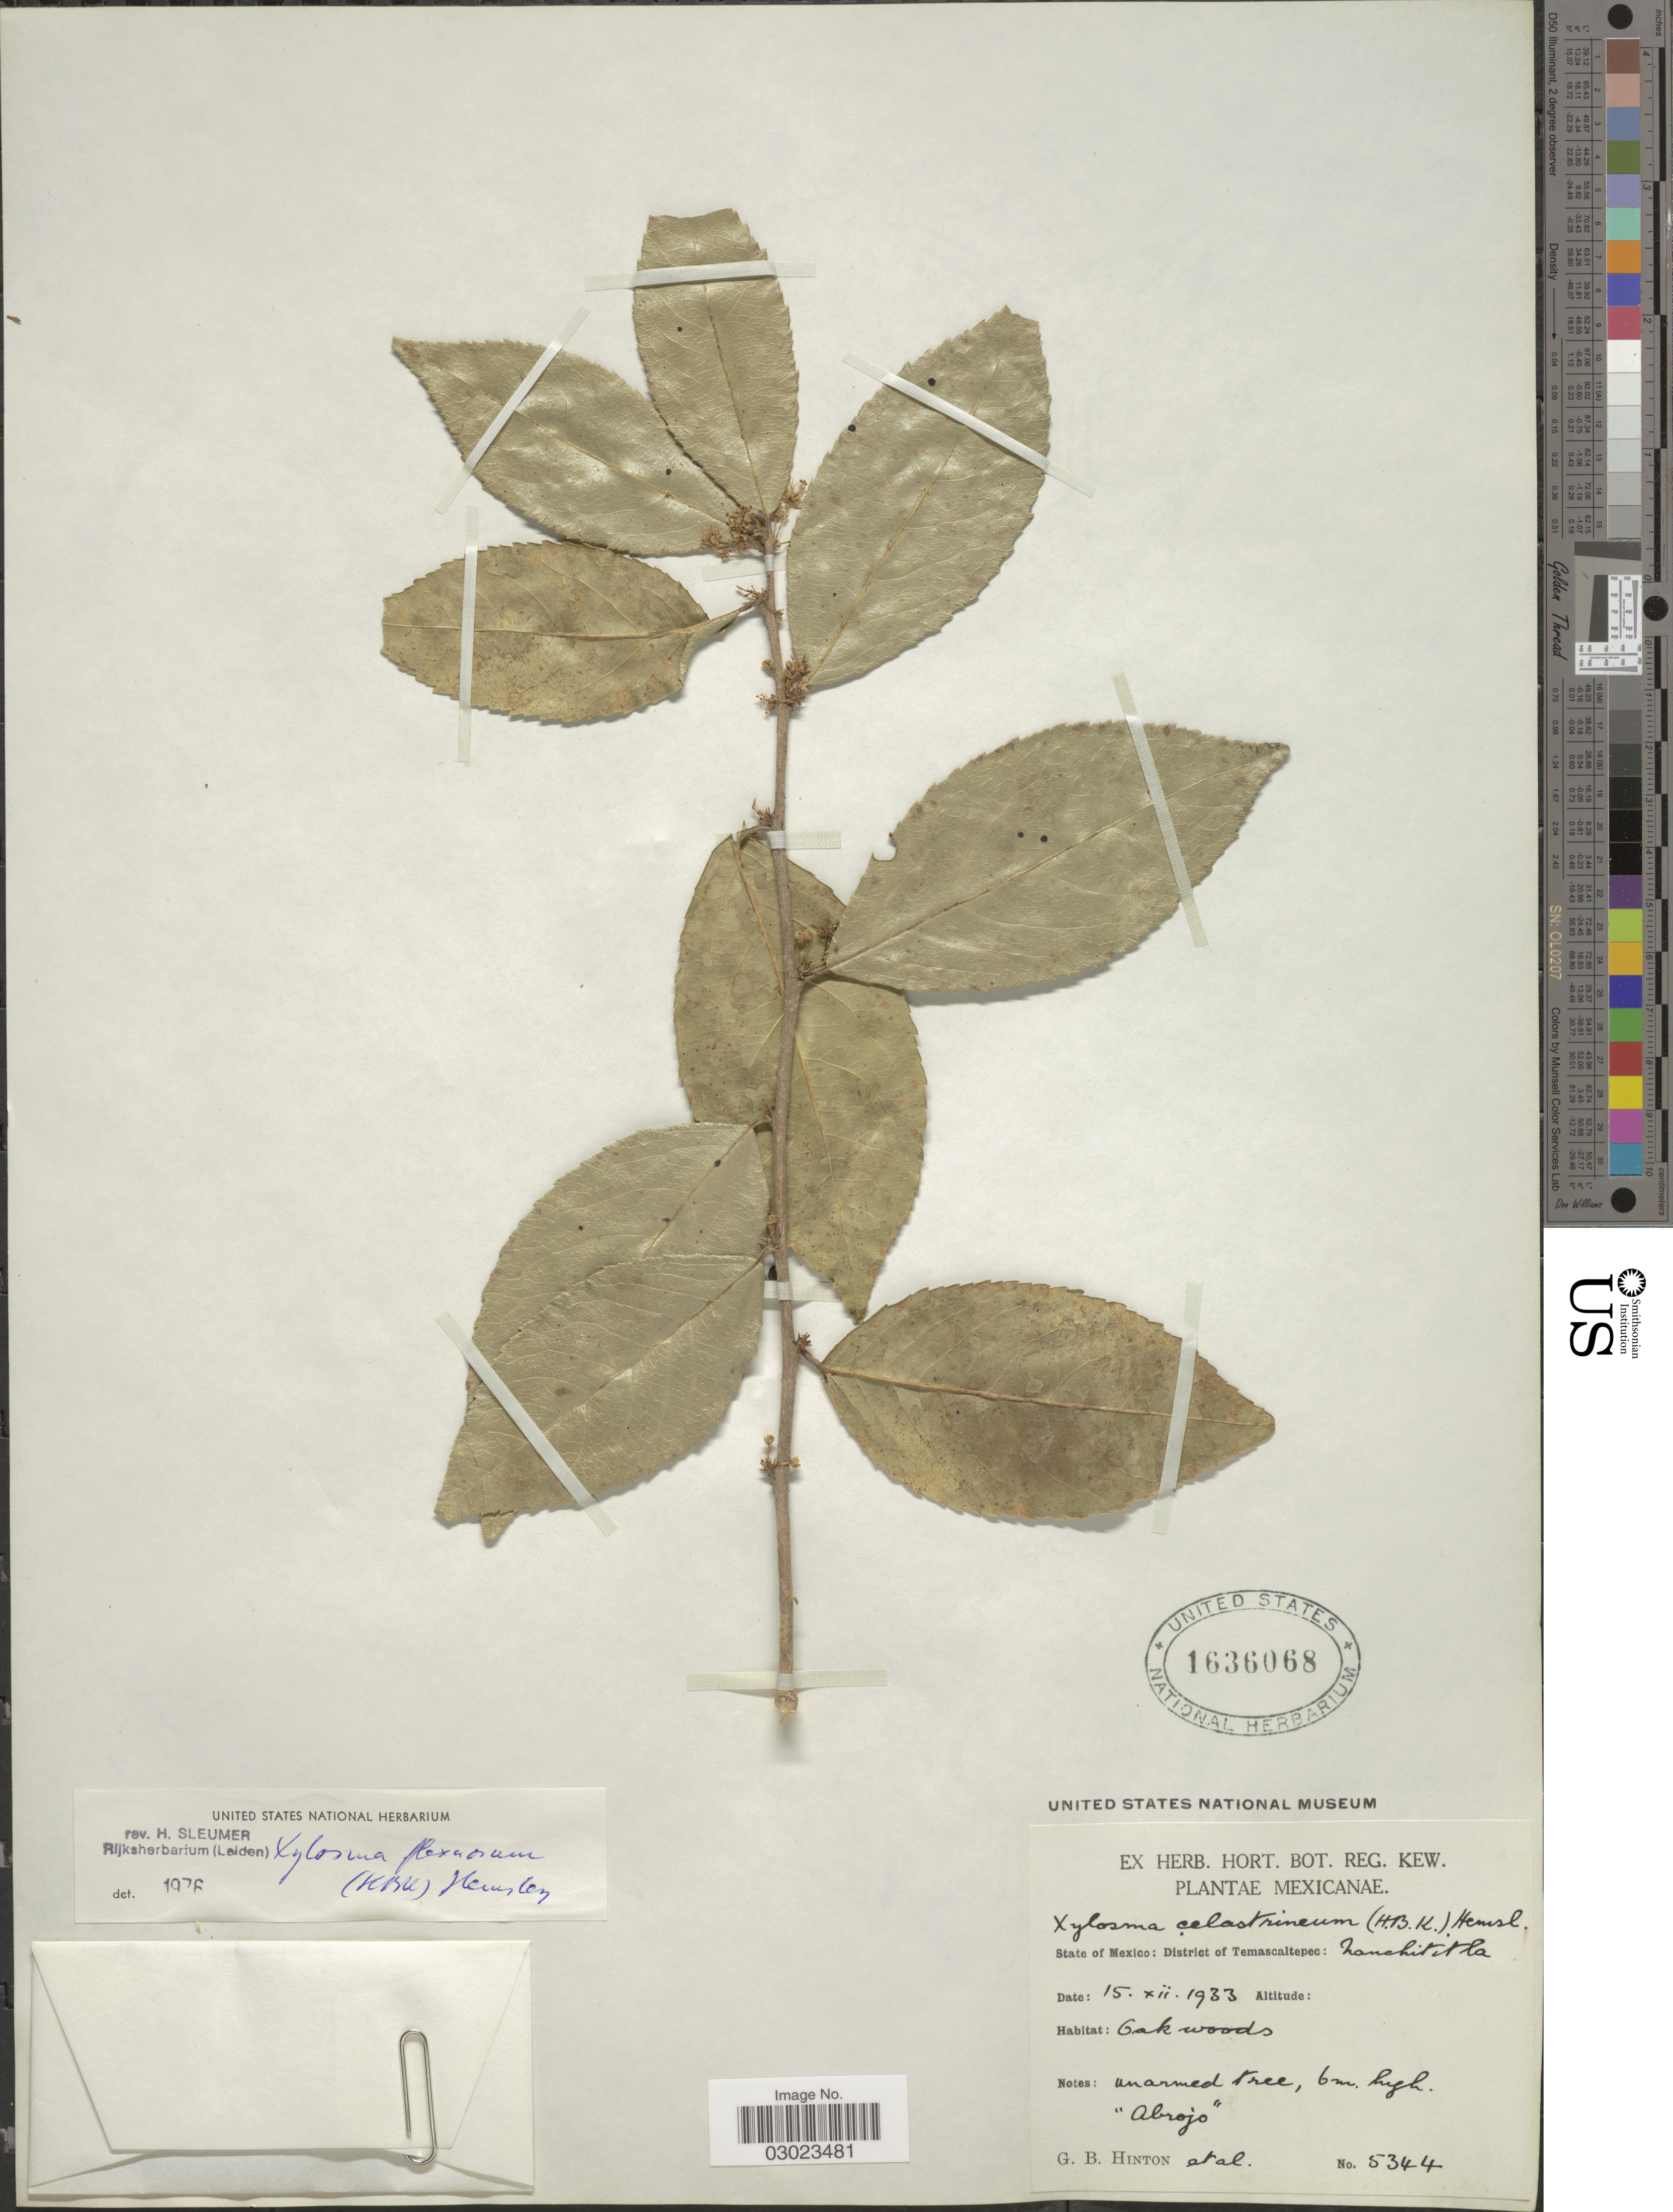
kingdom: Plantae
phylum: Tracheophyta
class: Magnoliopsida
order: Malpighiales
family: Salicaceae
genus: Xylosma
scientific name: Xylosma flexuosa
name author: (Kunth) Hemsl.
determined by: Sleumer, H. O.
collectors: G. B. Hinton & et al.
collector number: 5344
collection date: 1933-12-15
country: Mexico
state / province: México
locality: District of Temascaltepec: Zanchititla.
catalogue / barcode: US 1636068